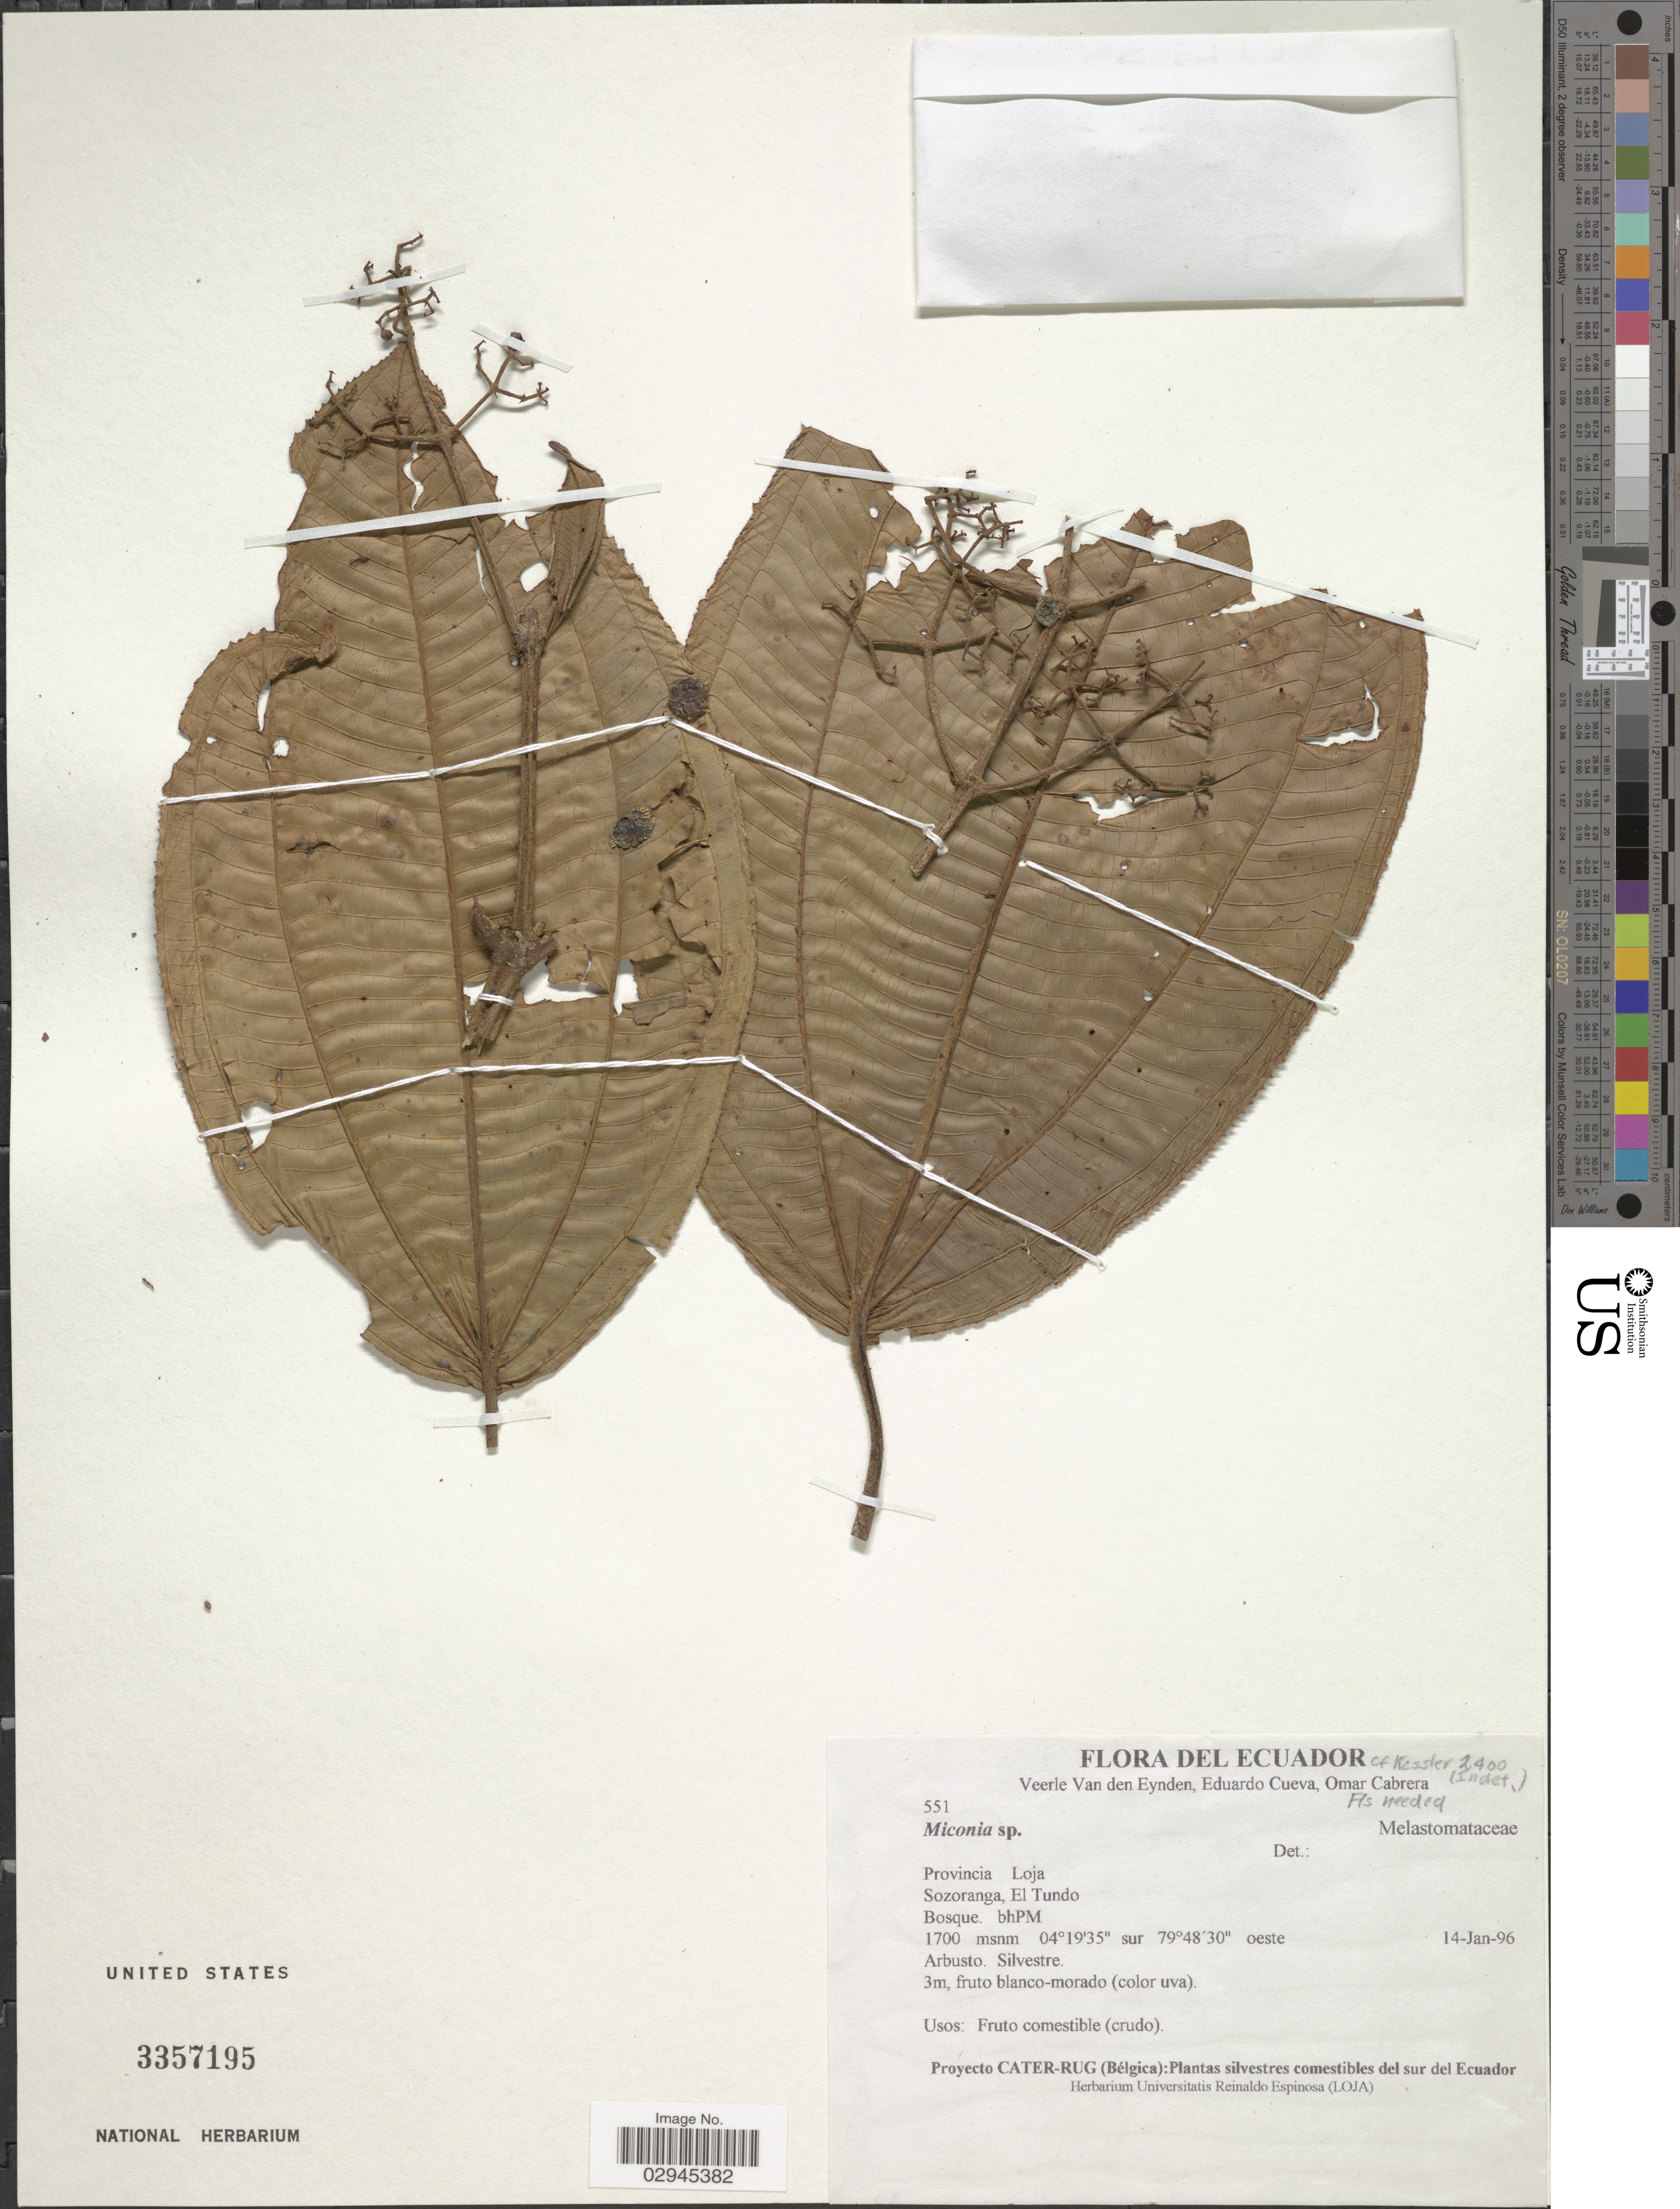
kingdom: Plantae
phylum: Tracheophyta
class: Magnoliopsida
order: Myrtales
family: Melastomataceae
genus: Miconia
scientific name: Miconia sp.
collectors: V. Van den Eynden, E. Cueva & O. Cabrera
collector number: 551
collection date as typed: Transcribed d/m/y: 14/1/96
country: Ecuador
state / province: Loja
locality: Sozoranga, El Tundo.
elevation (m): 1700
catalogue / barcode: US 3357195